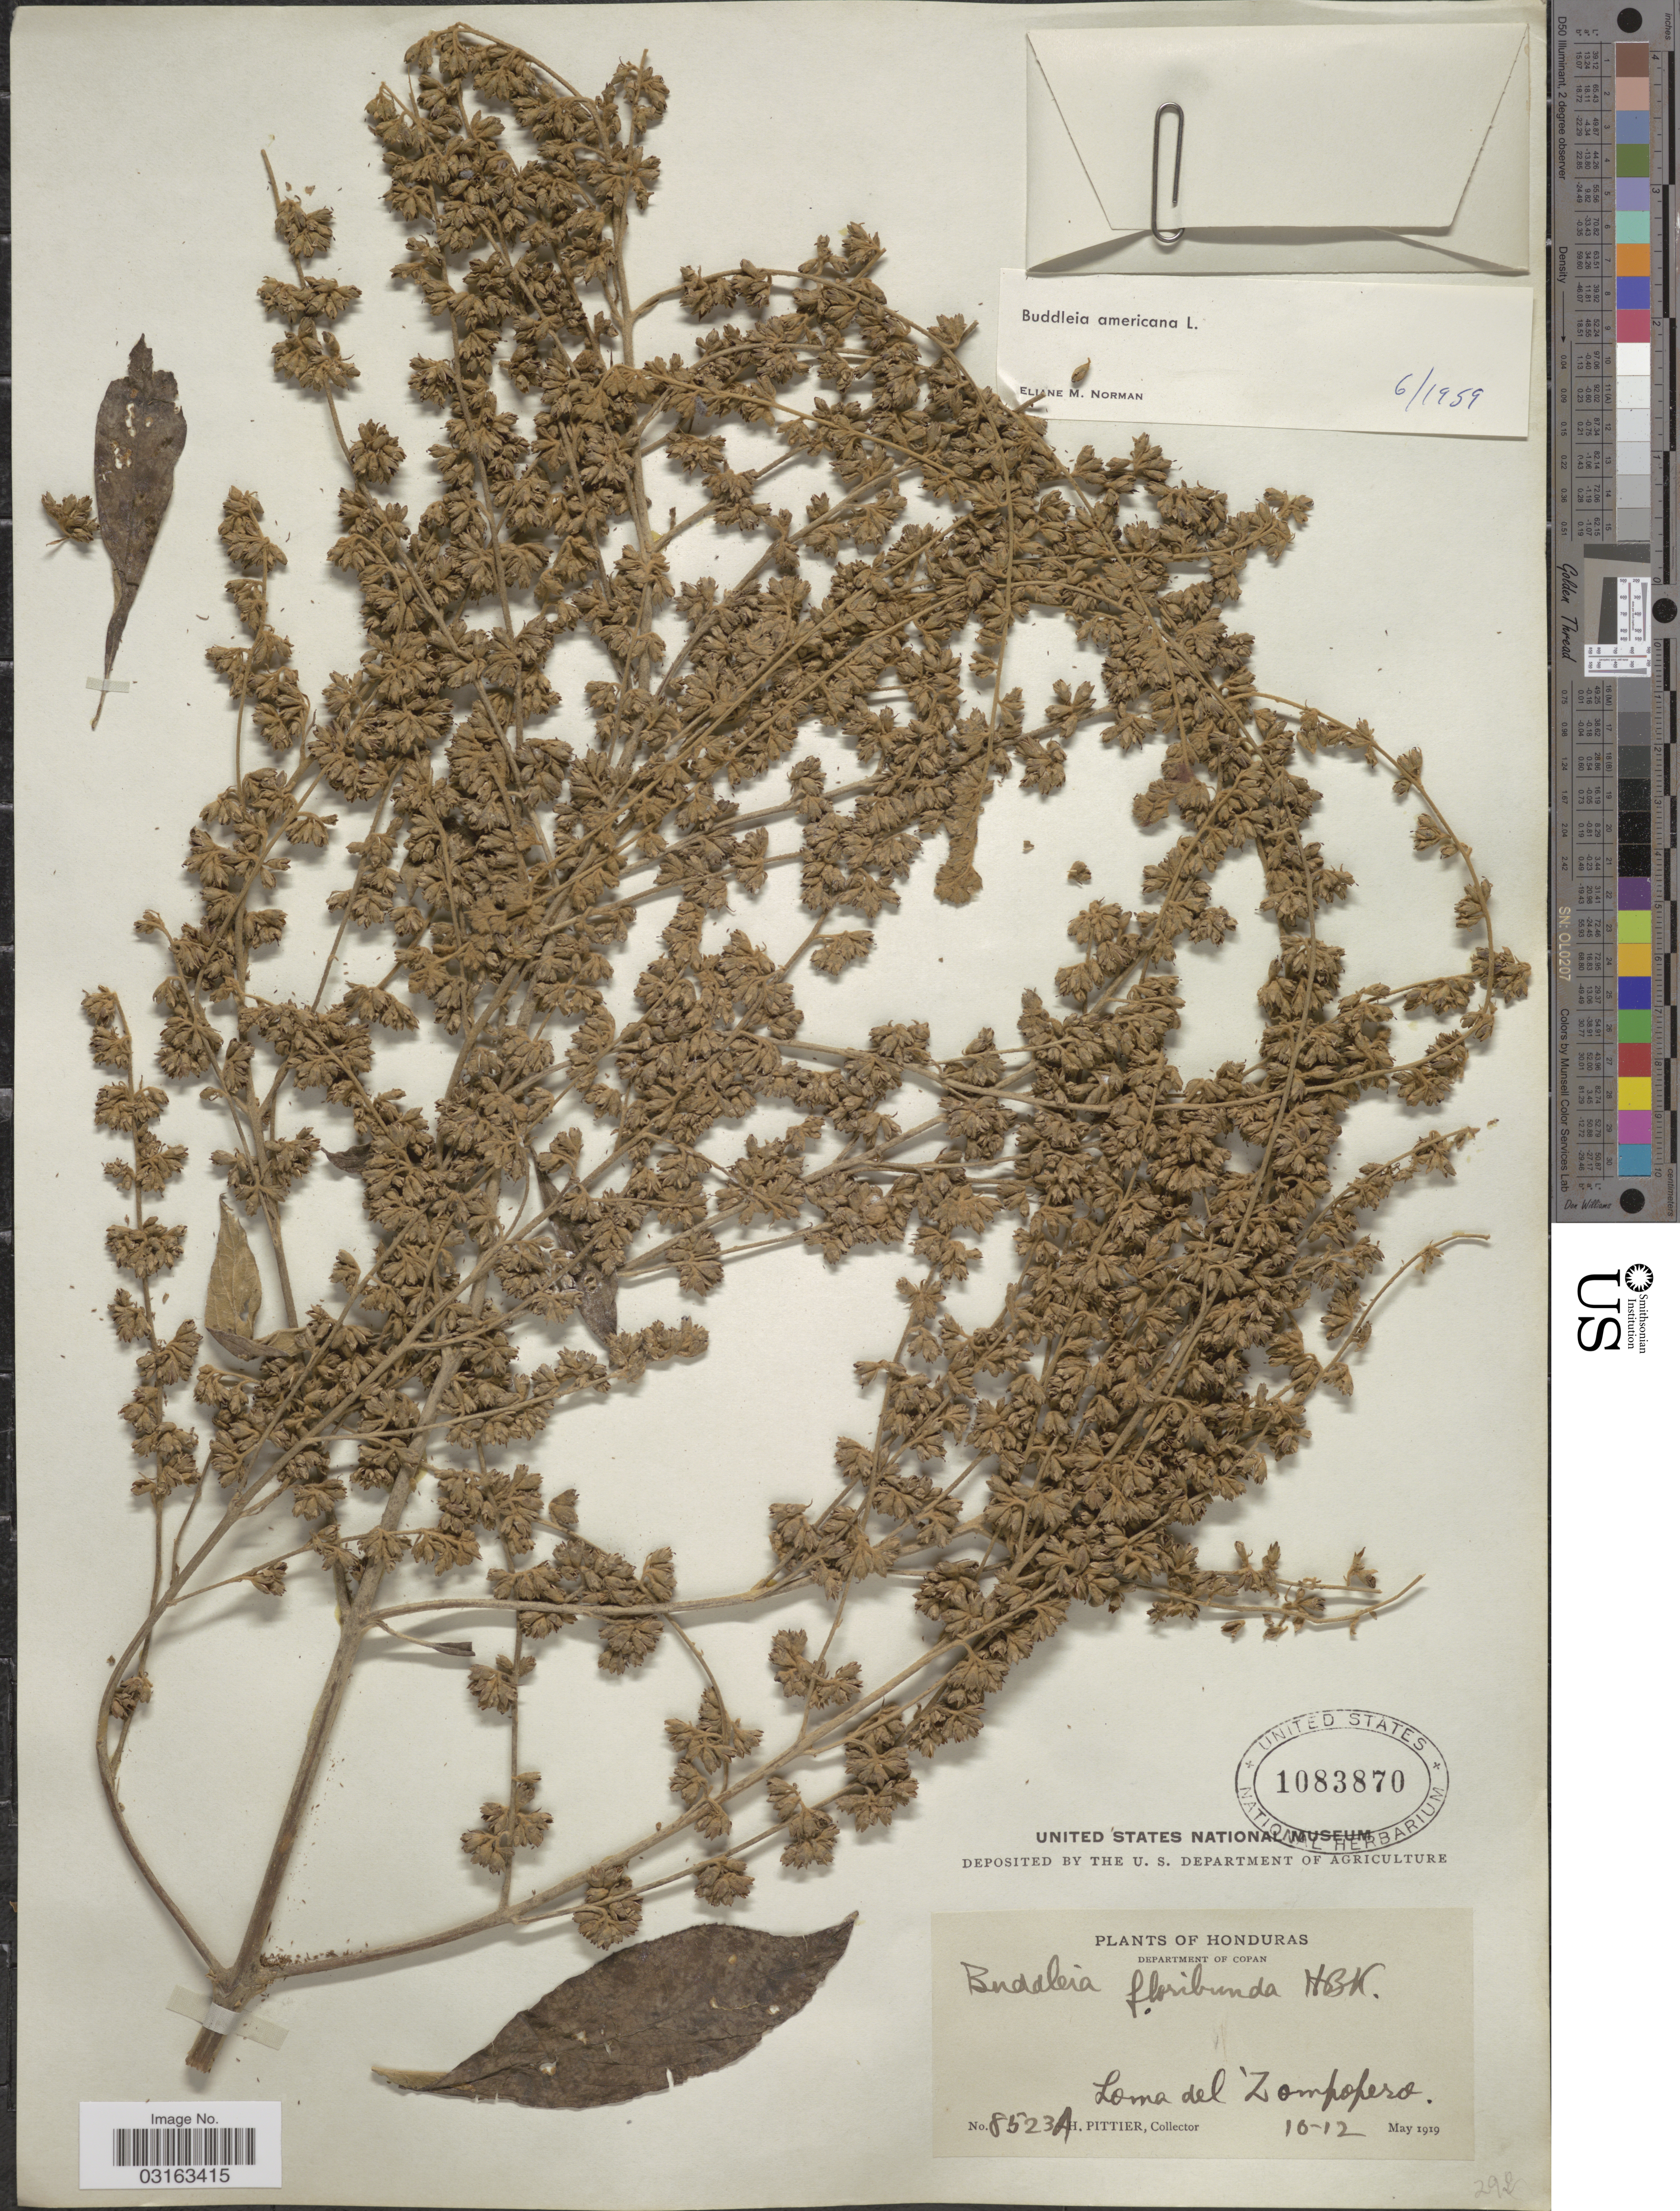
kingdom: Plantae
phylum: Tracheophyta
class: Magnoliopsida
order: Lamiales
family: Scrophulariaceae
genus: Buddleja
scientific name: Buddleja americana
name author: L.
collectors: H. F. Pittier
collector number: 8523A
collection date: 1919-05-10/1919-05-12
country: Honduras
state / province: Copán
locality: Department of Copan. Loma del 'Zompopero.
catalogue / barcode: US 1083870